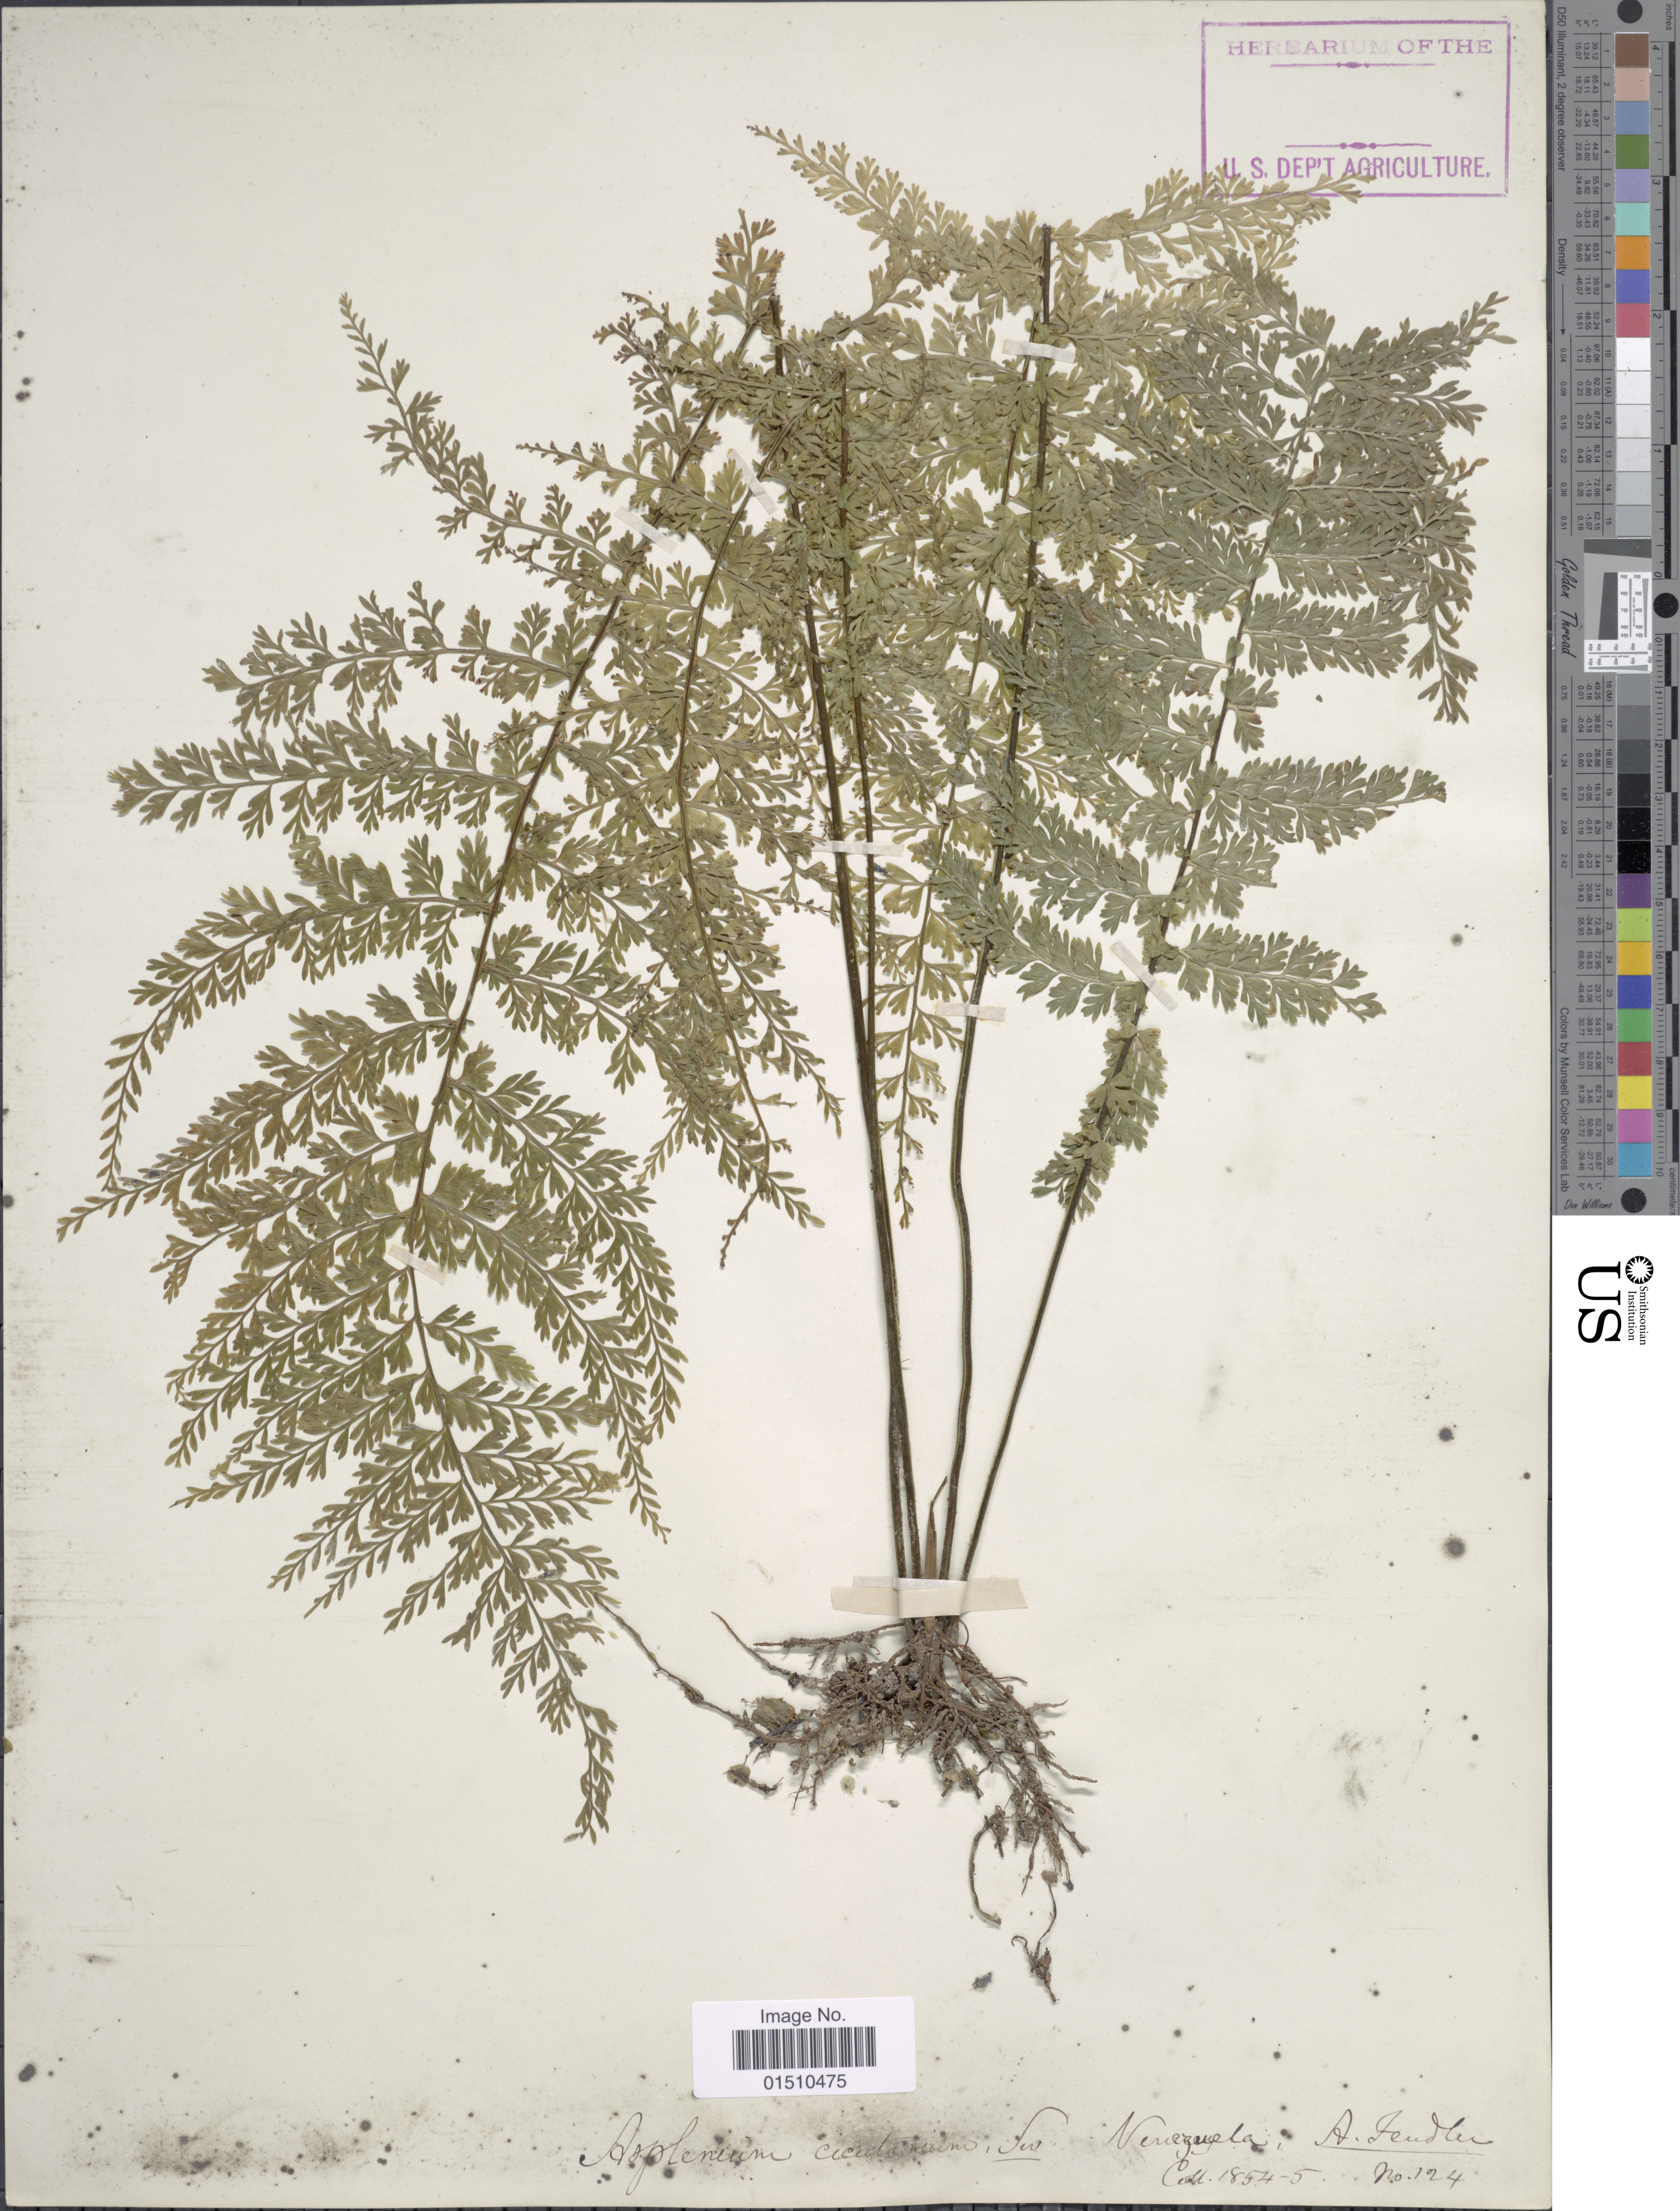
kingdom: Plantae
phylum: Tracheophyta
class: Polypodiopsida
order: Polypodiales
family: Aspleniaceae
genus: Asplenium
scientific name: Asplenium cristatum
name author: Lam.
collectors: A. Fendler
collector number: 124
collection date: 1854/1855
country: Venezuela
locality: Venezuela.